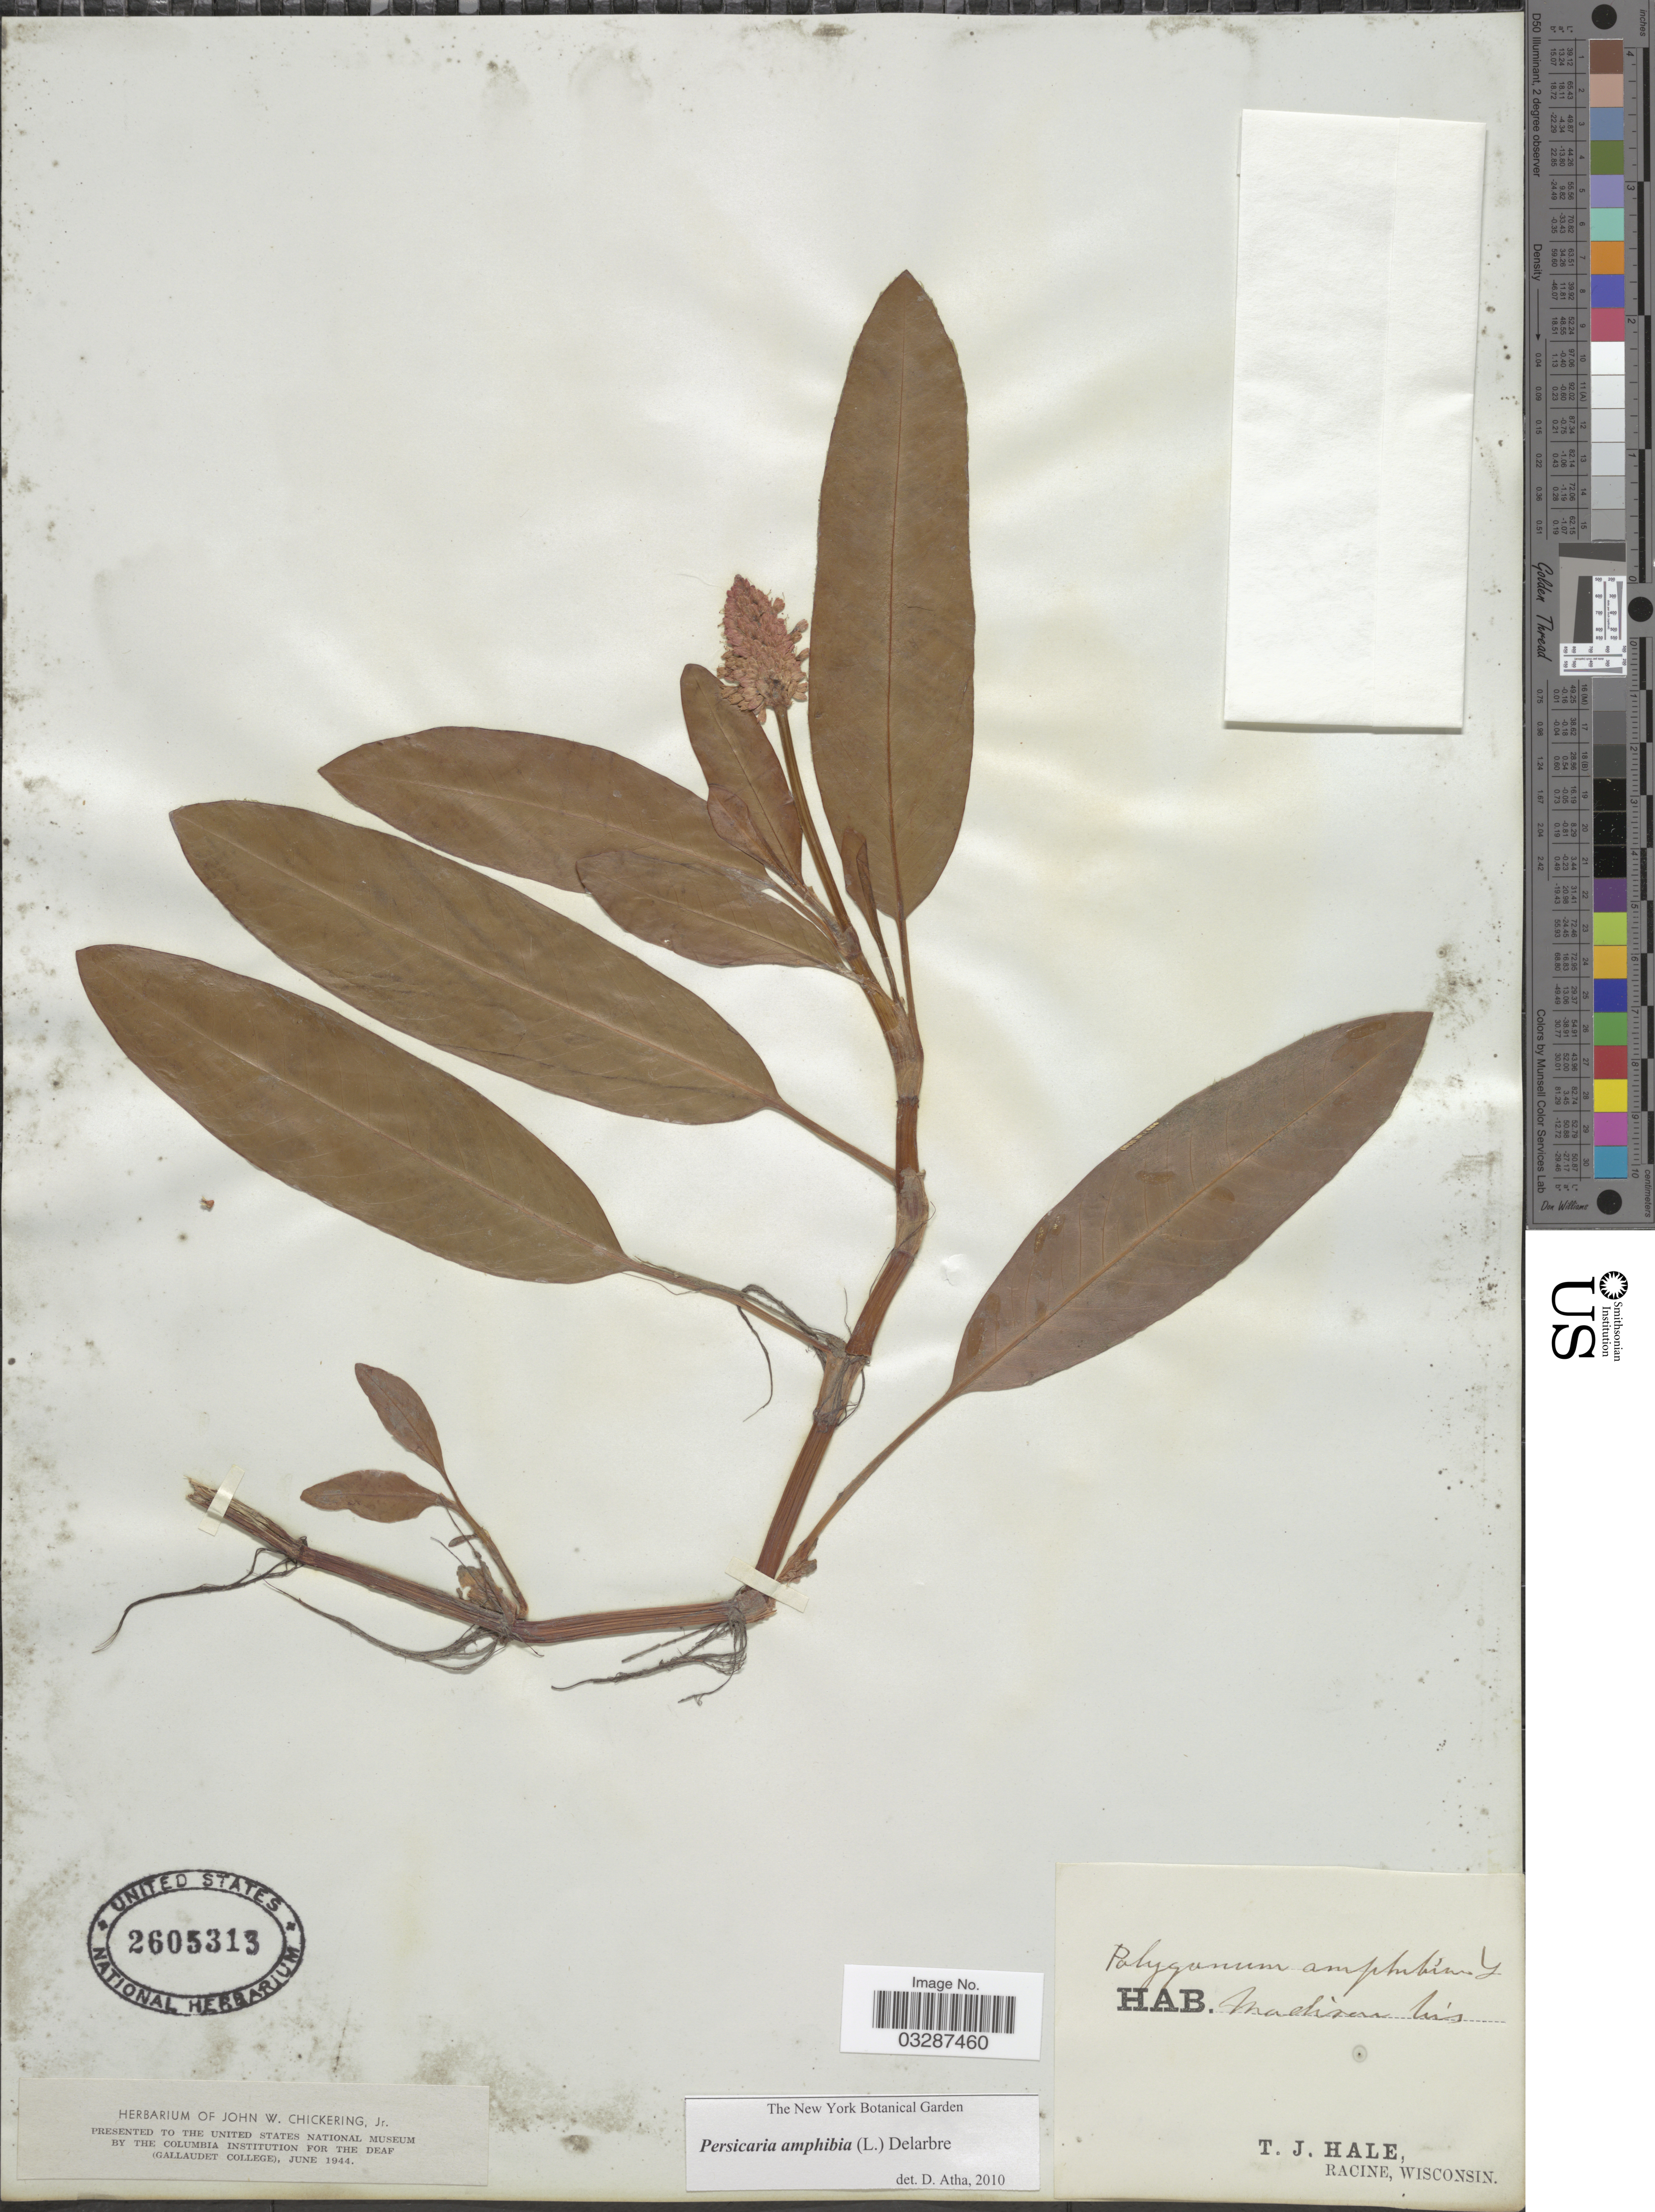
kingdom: Plantae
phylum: Tracheophyta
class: Magnoliopsida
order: Caryophyllales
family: Polygonaceae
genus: Persicaria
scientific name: Persicaria amphibia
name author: (L.) Delarbre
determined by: Atha, D. E.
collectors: T. Hale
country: United States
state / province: Wisconsin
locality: Racine.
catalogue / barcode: US 2605313